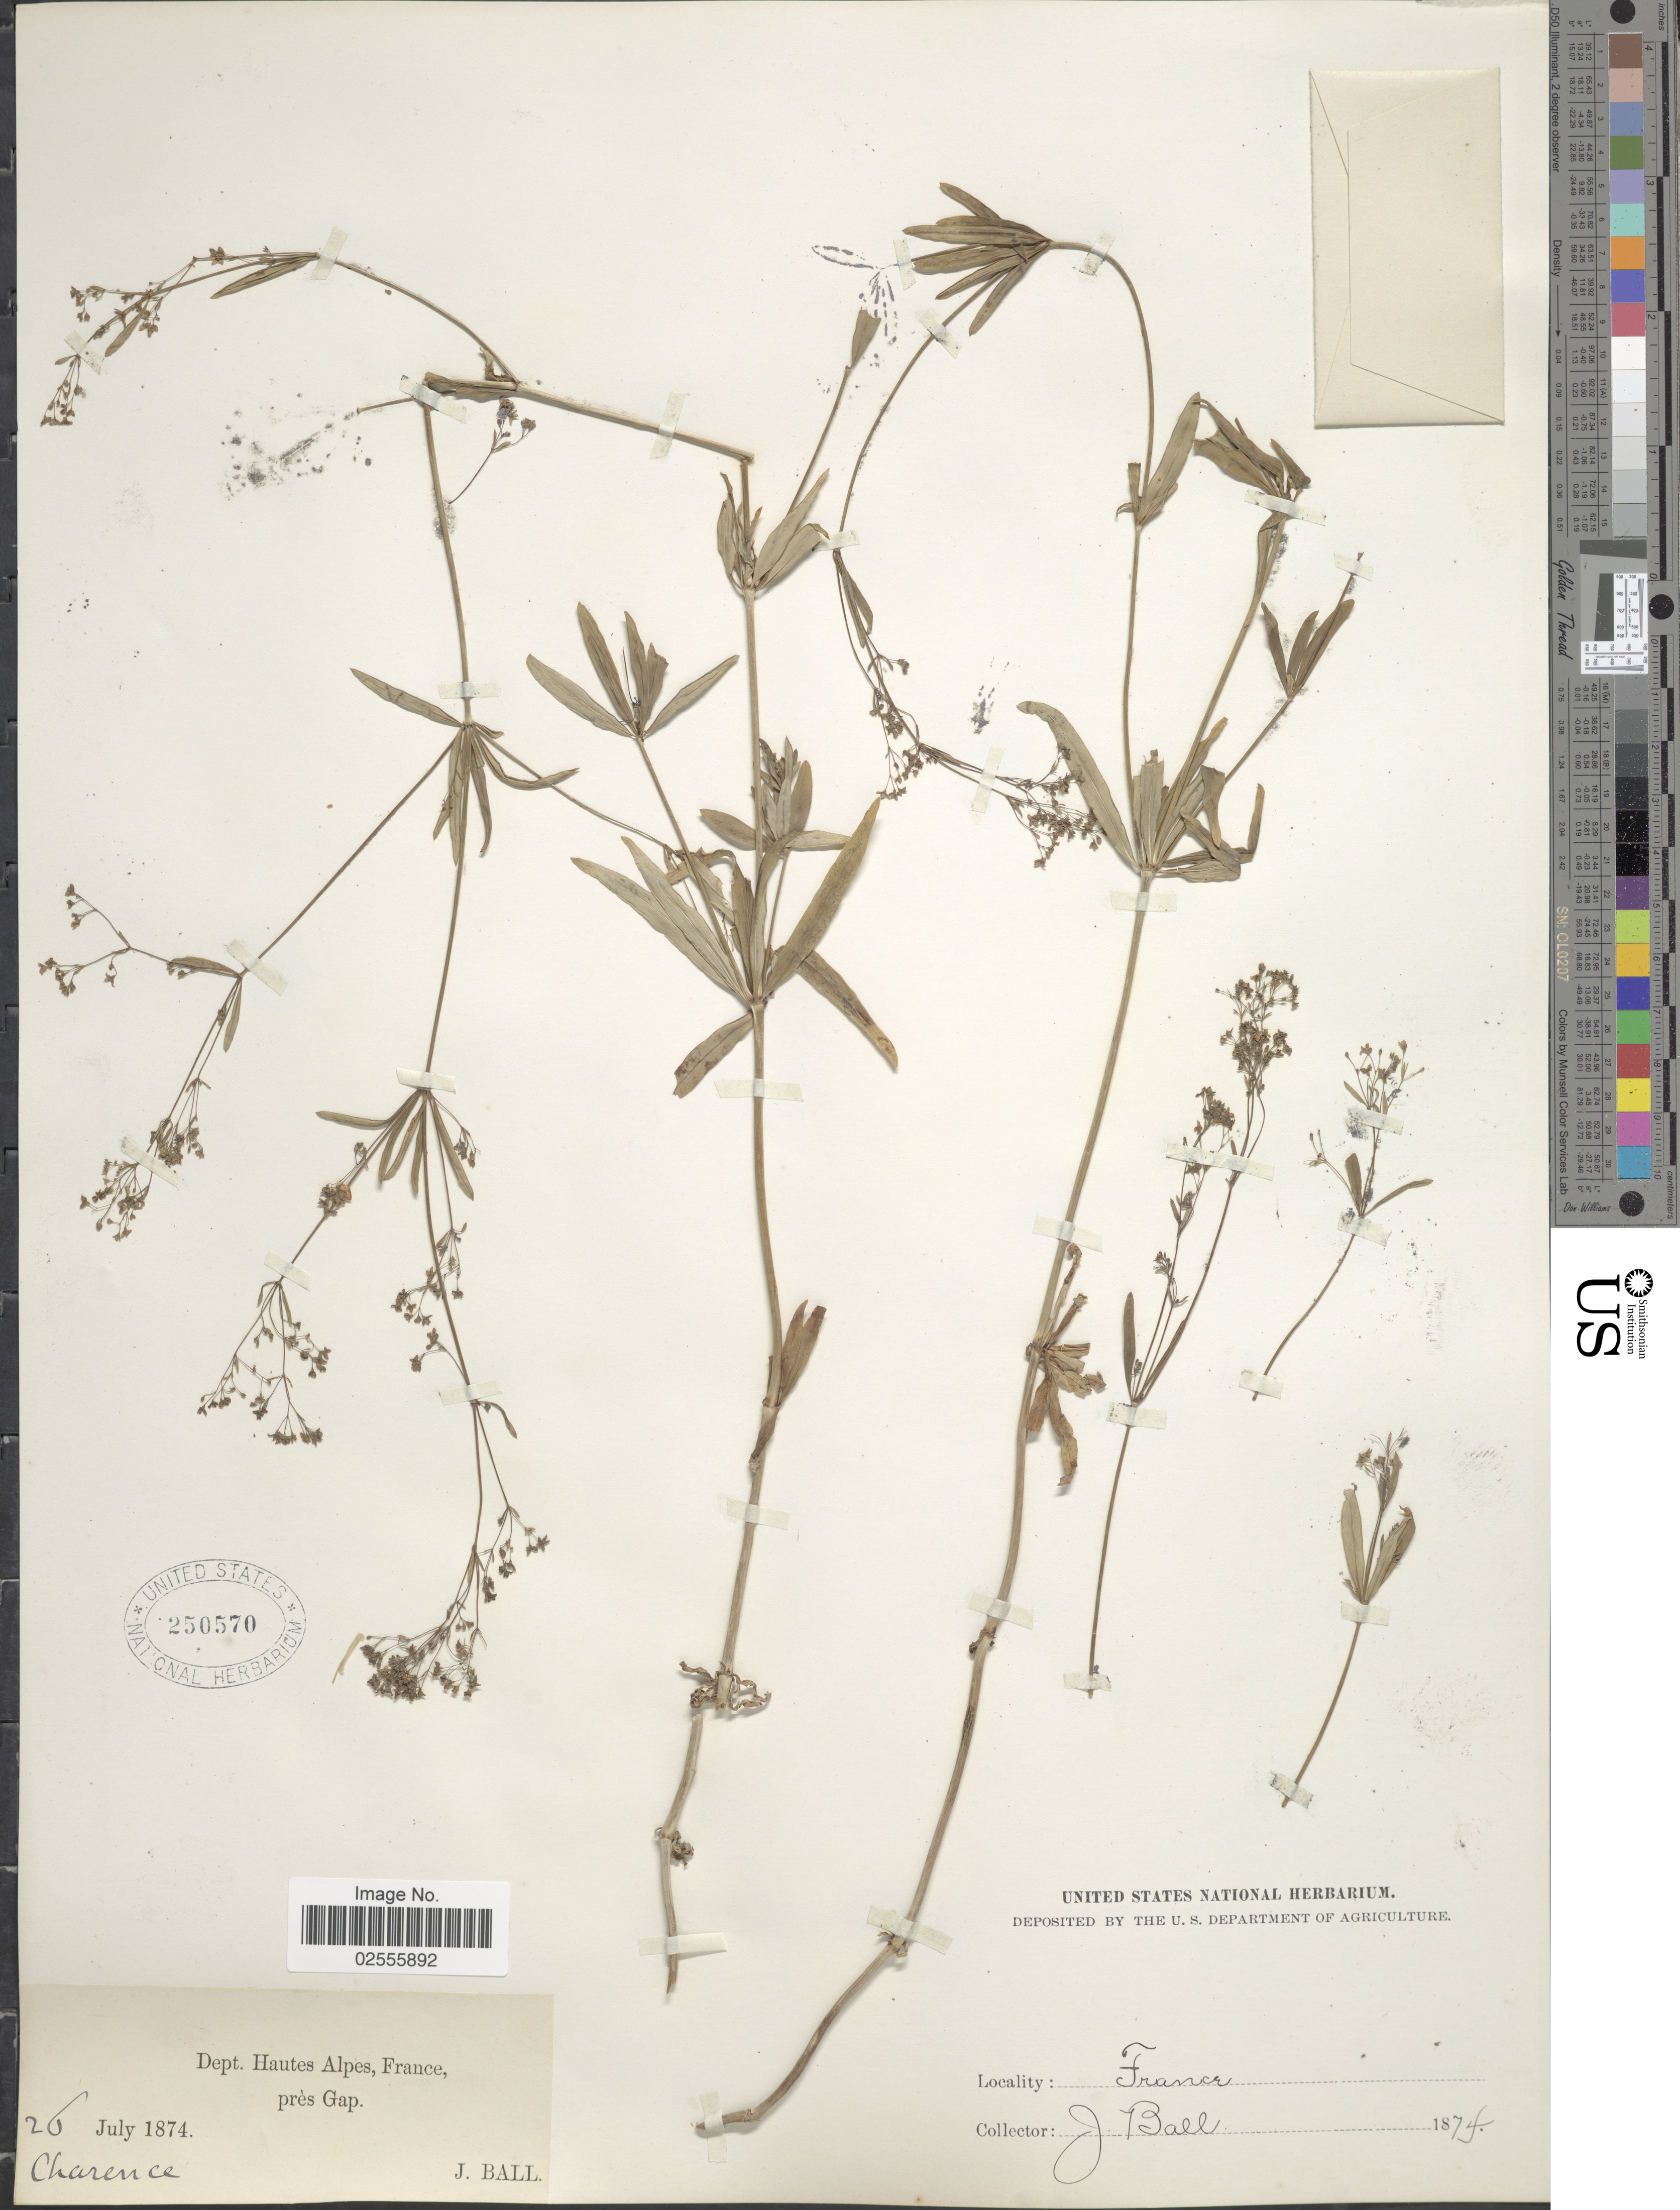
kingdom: Plantae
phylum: Tracheophyta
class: Magnoliopsida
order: Gentianales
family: Rubiaceae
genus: Asperula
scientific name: Asperula sp.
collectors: J. Ball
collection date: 1874-07-26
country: France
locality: Dept. Hautes Alpes, pres Gap, Charence [unsure placement].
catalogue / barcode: US 250570